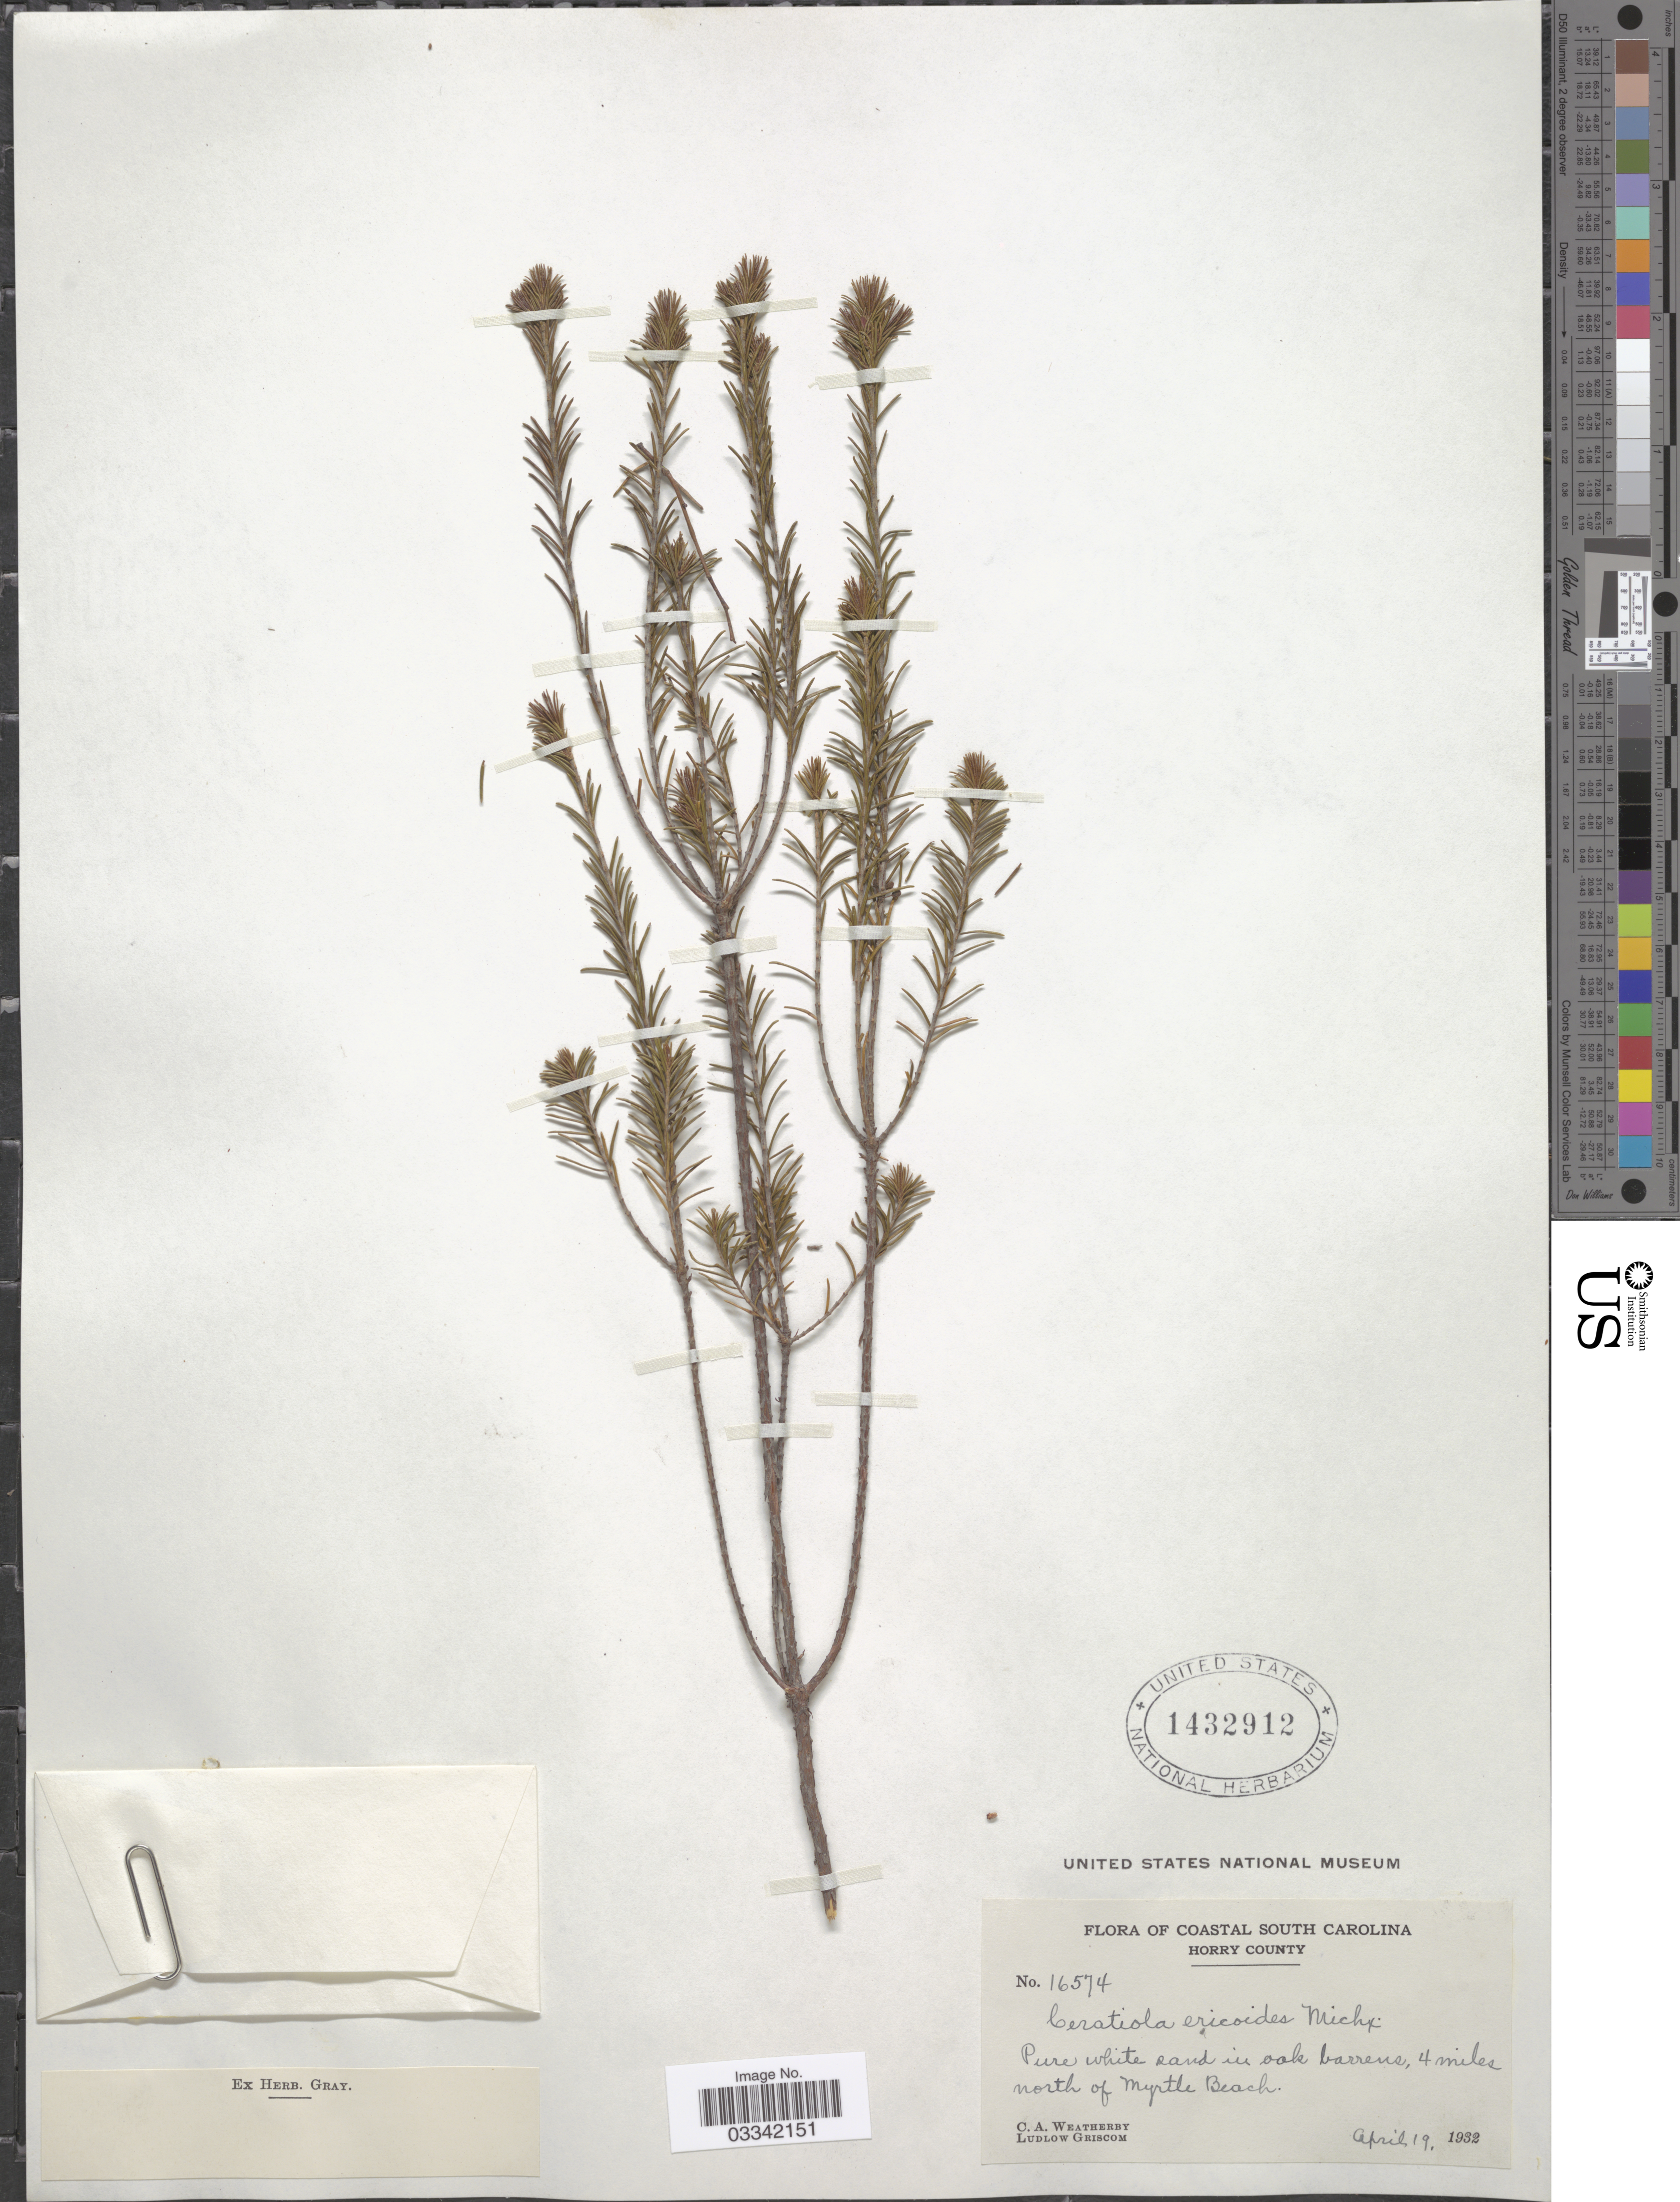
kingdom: Plantae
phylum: Tracheophyta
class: Magnoliopsida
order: Ericales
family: Ericaceae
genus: Ceratiola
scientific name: Ceratiola ericoides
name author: Michx.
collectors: C. A. Weatherby & L. Griscom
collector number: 16574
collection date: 1932-04-19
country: United States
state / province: South Carolina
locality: Coastal South Carolina, Horry County, 4 miles north of Myrtle Beach.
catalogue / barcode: US 1432912